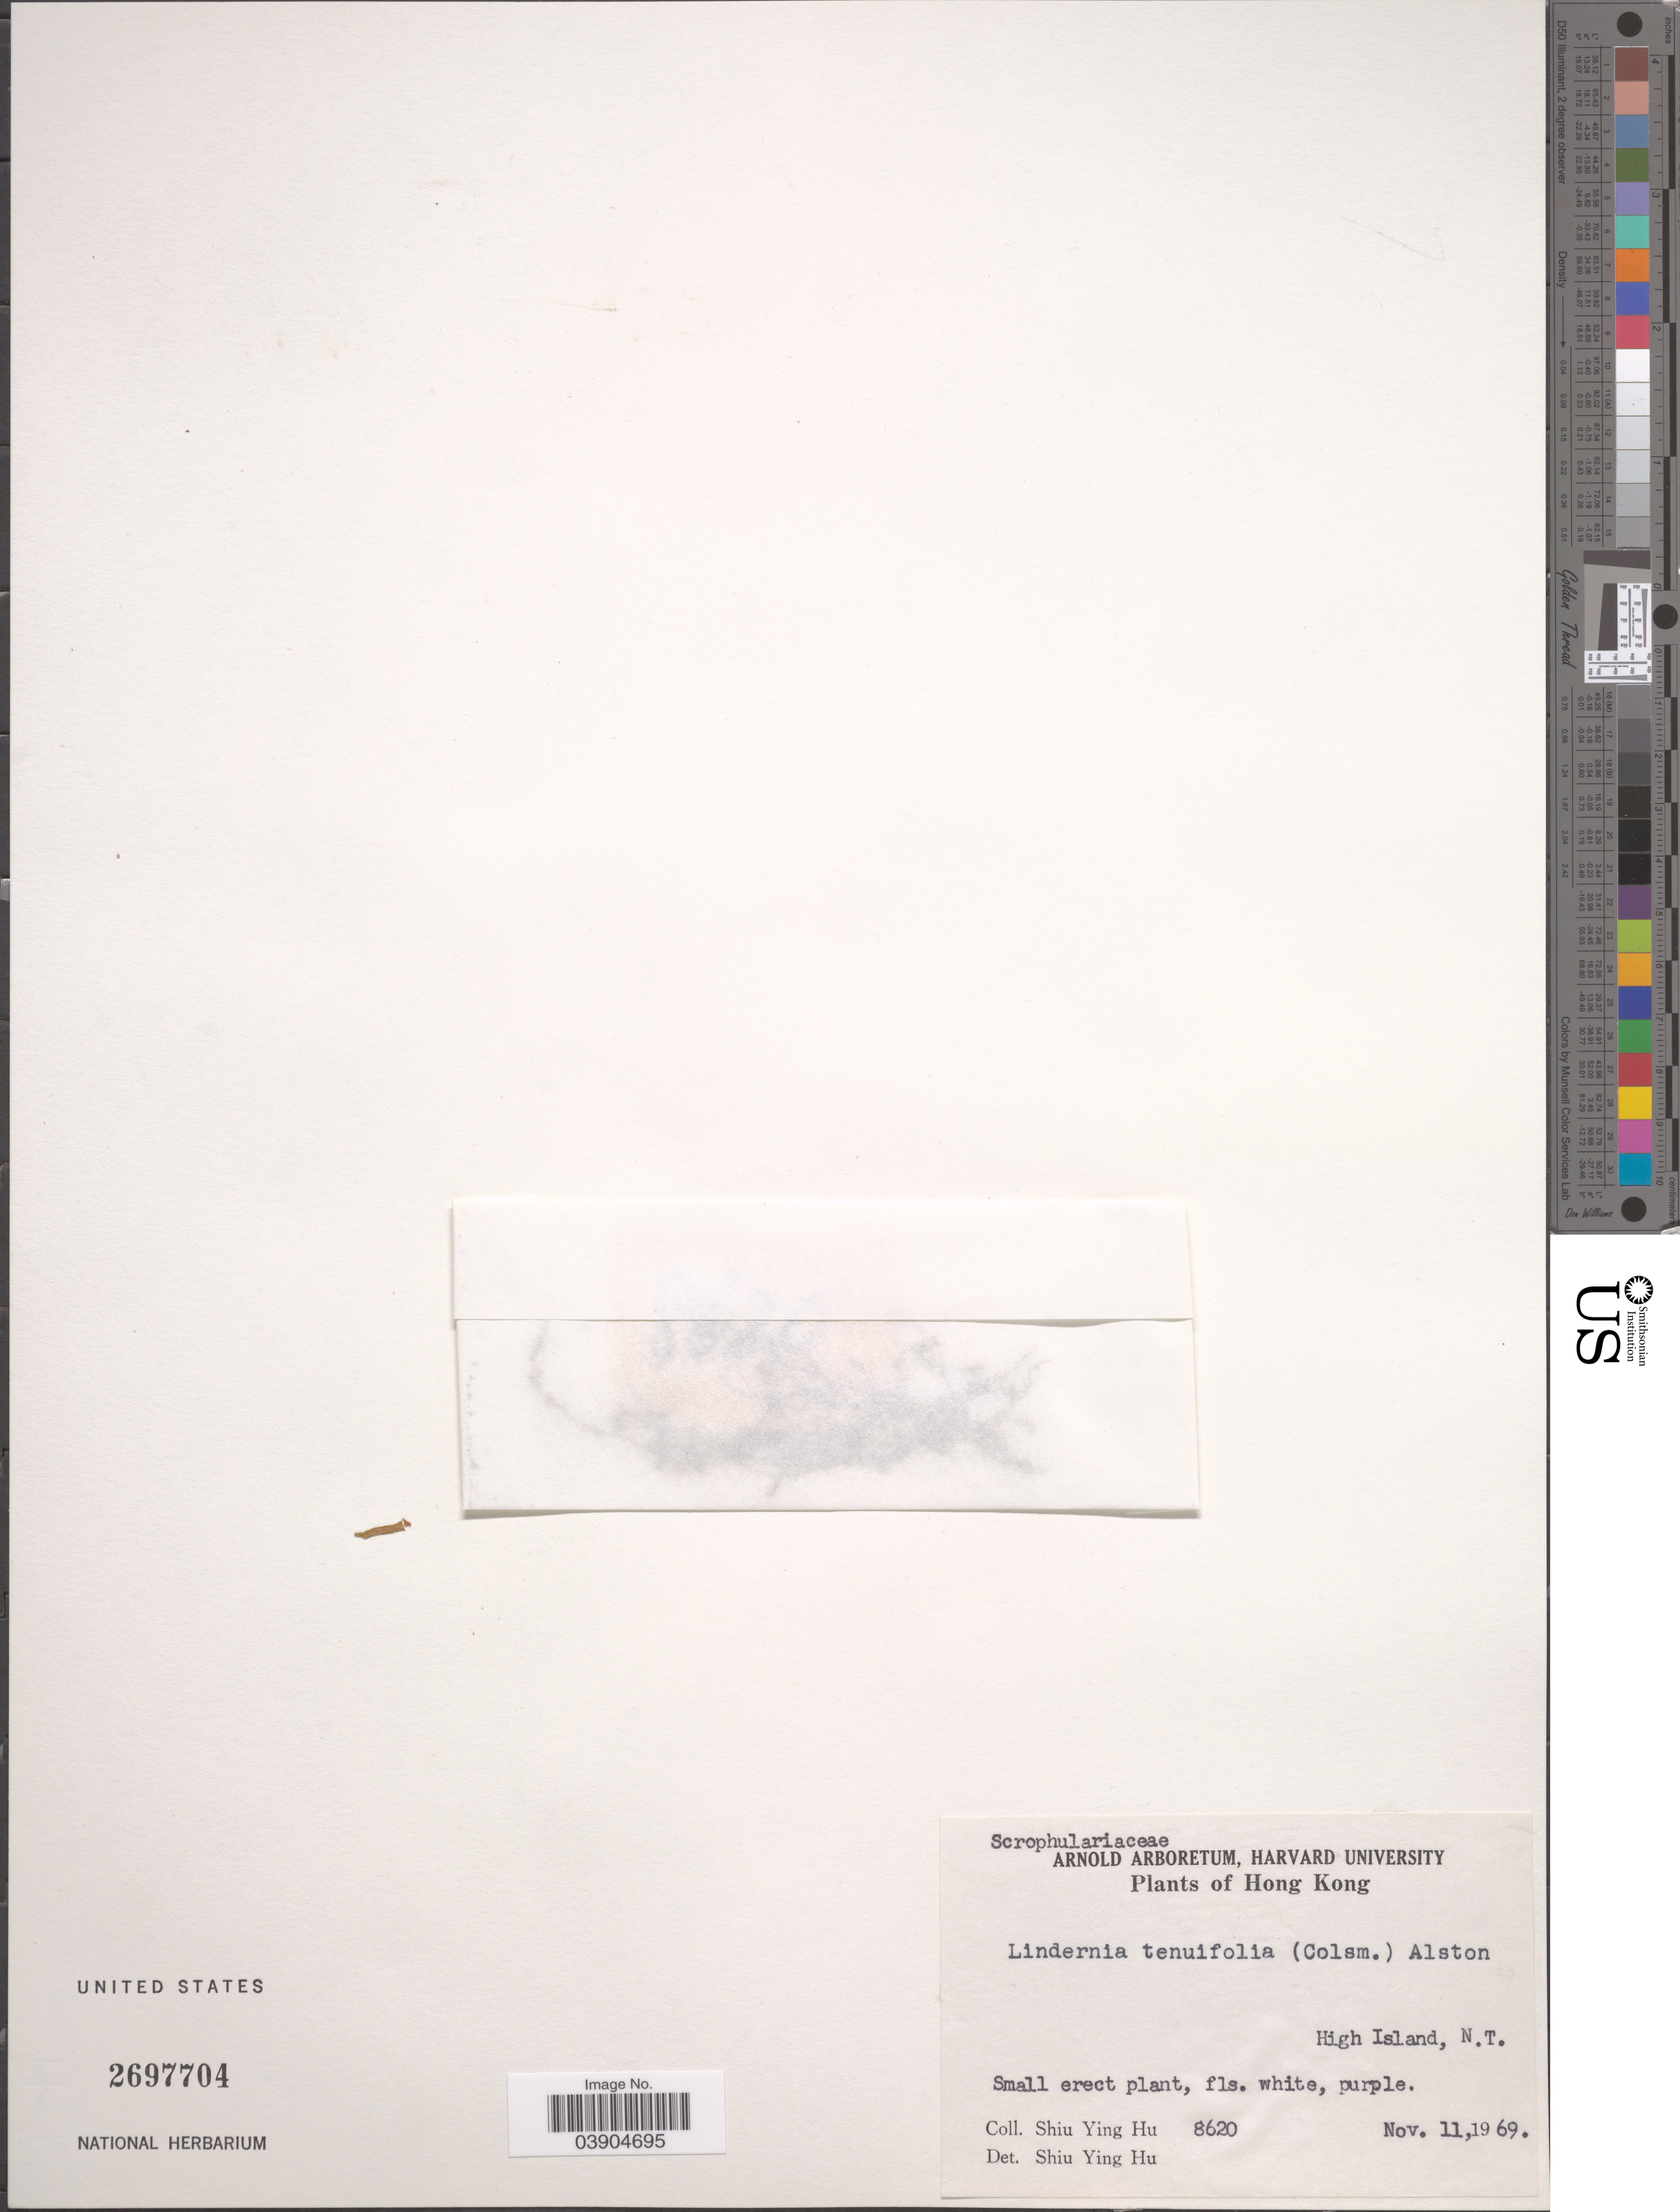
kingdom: Plantae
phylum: Tracheophyta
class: Magnoliopsida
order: Lamiales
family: Linderniaceae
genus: Lindernia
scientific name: Lindernia tenuifolia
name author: (Colsm.) Alston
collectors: S. Y. Hu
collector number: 8620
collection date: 1969-11-11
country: China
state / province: Hong Kong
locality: High Island, N. T.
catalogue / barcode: US 2697704